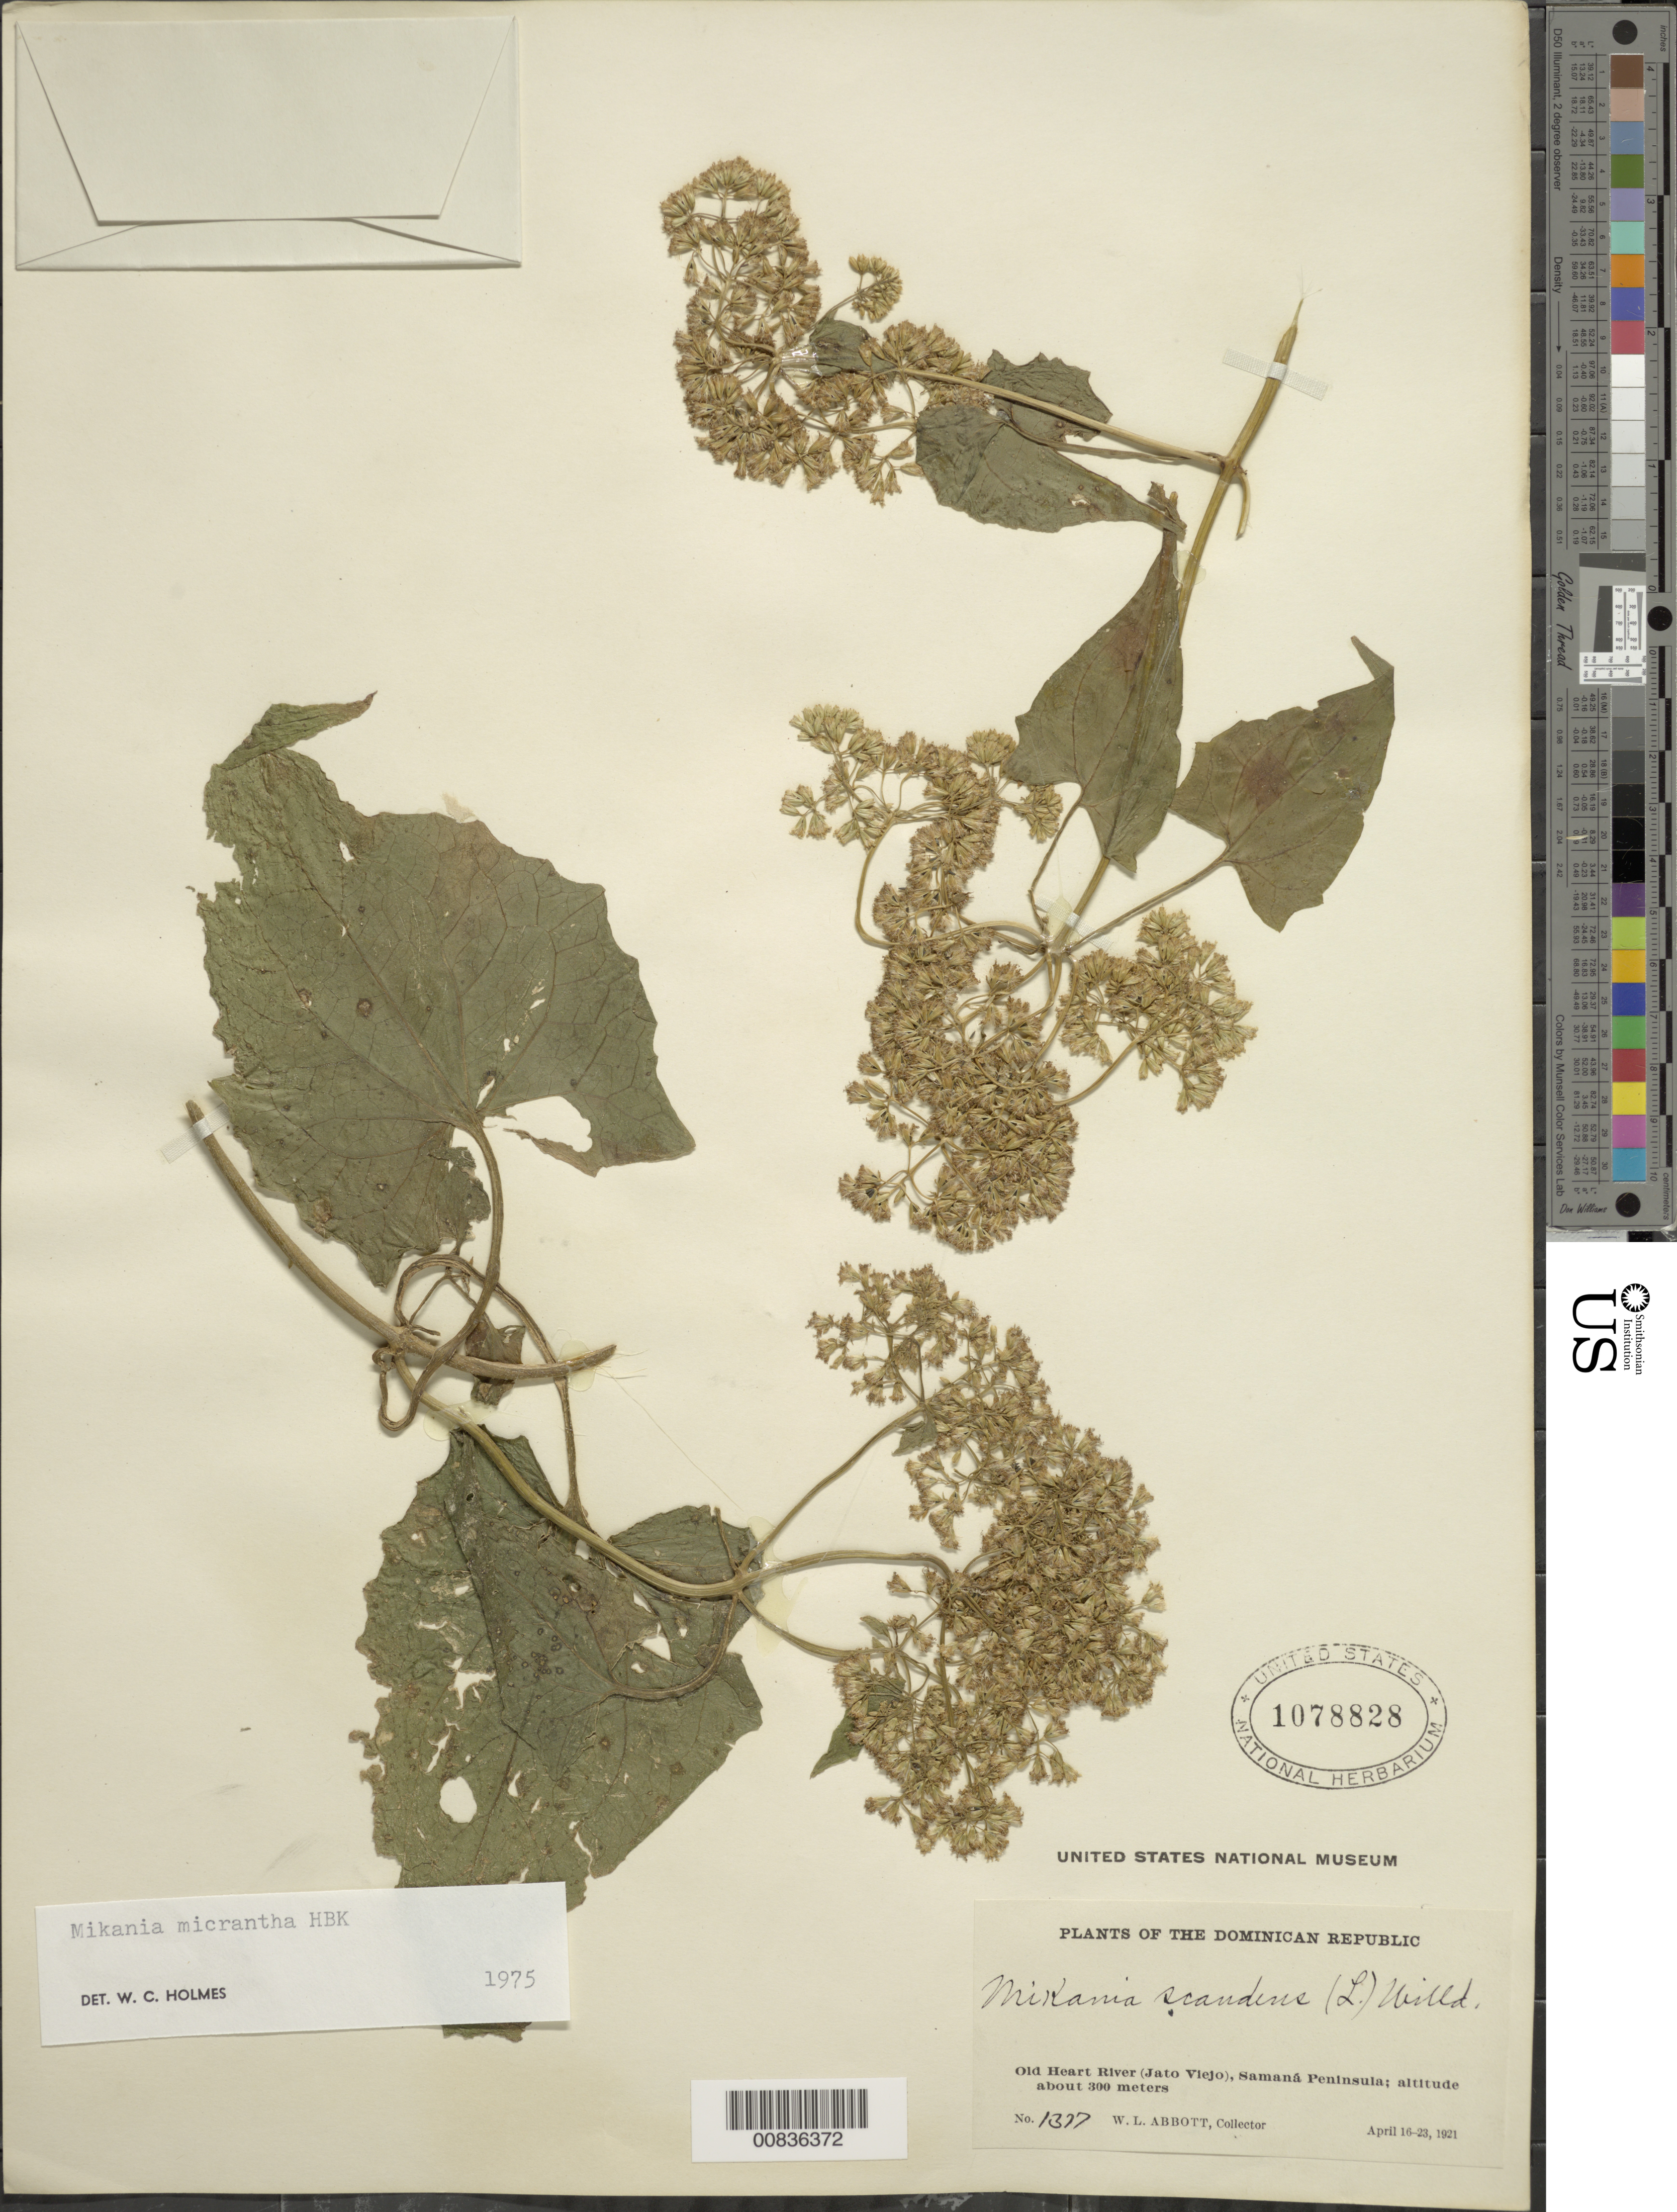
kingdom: Plantae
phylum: Tracheophyta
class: Magnoliopsida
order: Asterales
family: Asteraceae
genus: Mikania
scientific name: Mikania micrantha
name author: Kunth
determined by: Holmes, W. C.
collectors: W. L. Abbott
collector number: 1377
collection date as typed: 16 Apr 1921 to 23 Apr 1921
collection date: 1921-04-16/1921-04-23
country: Dominican Republic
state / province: Samana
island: Hispaniola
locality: Old Heart River (Jato Viejo), Samaná Peninsula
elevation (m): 300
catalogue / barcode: US 1078828